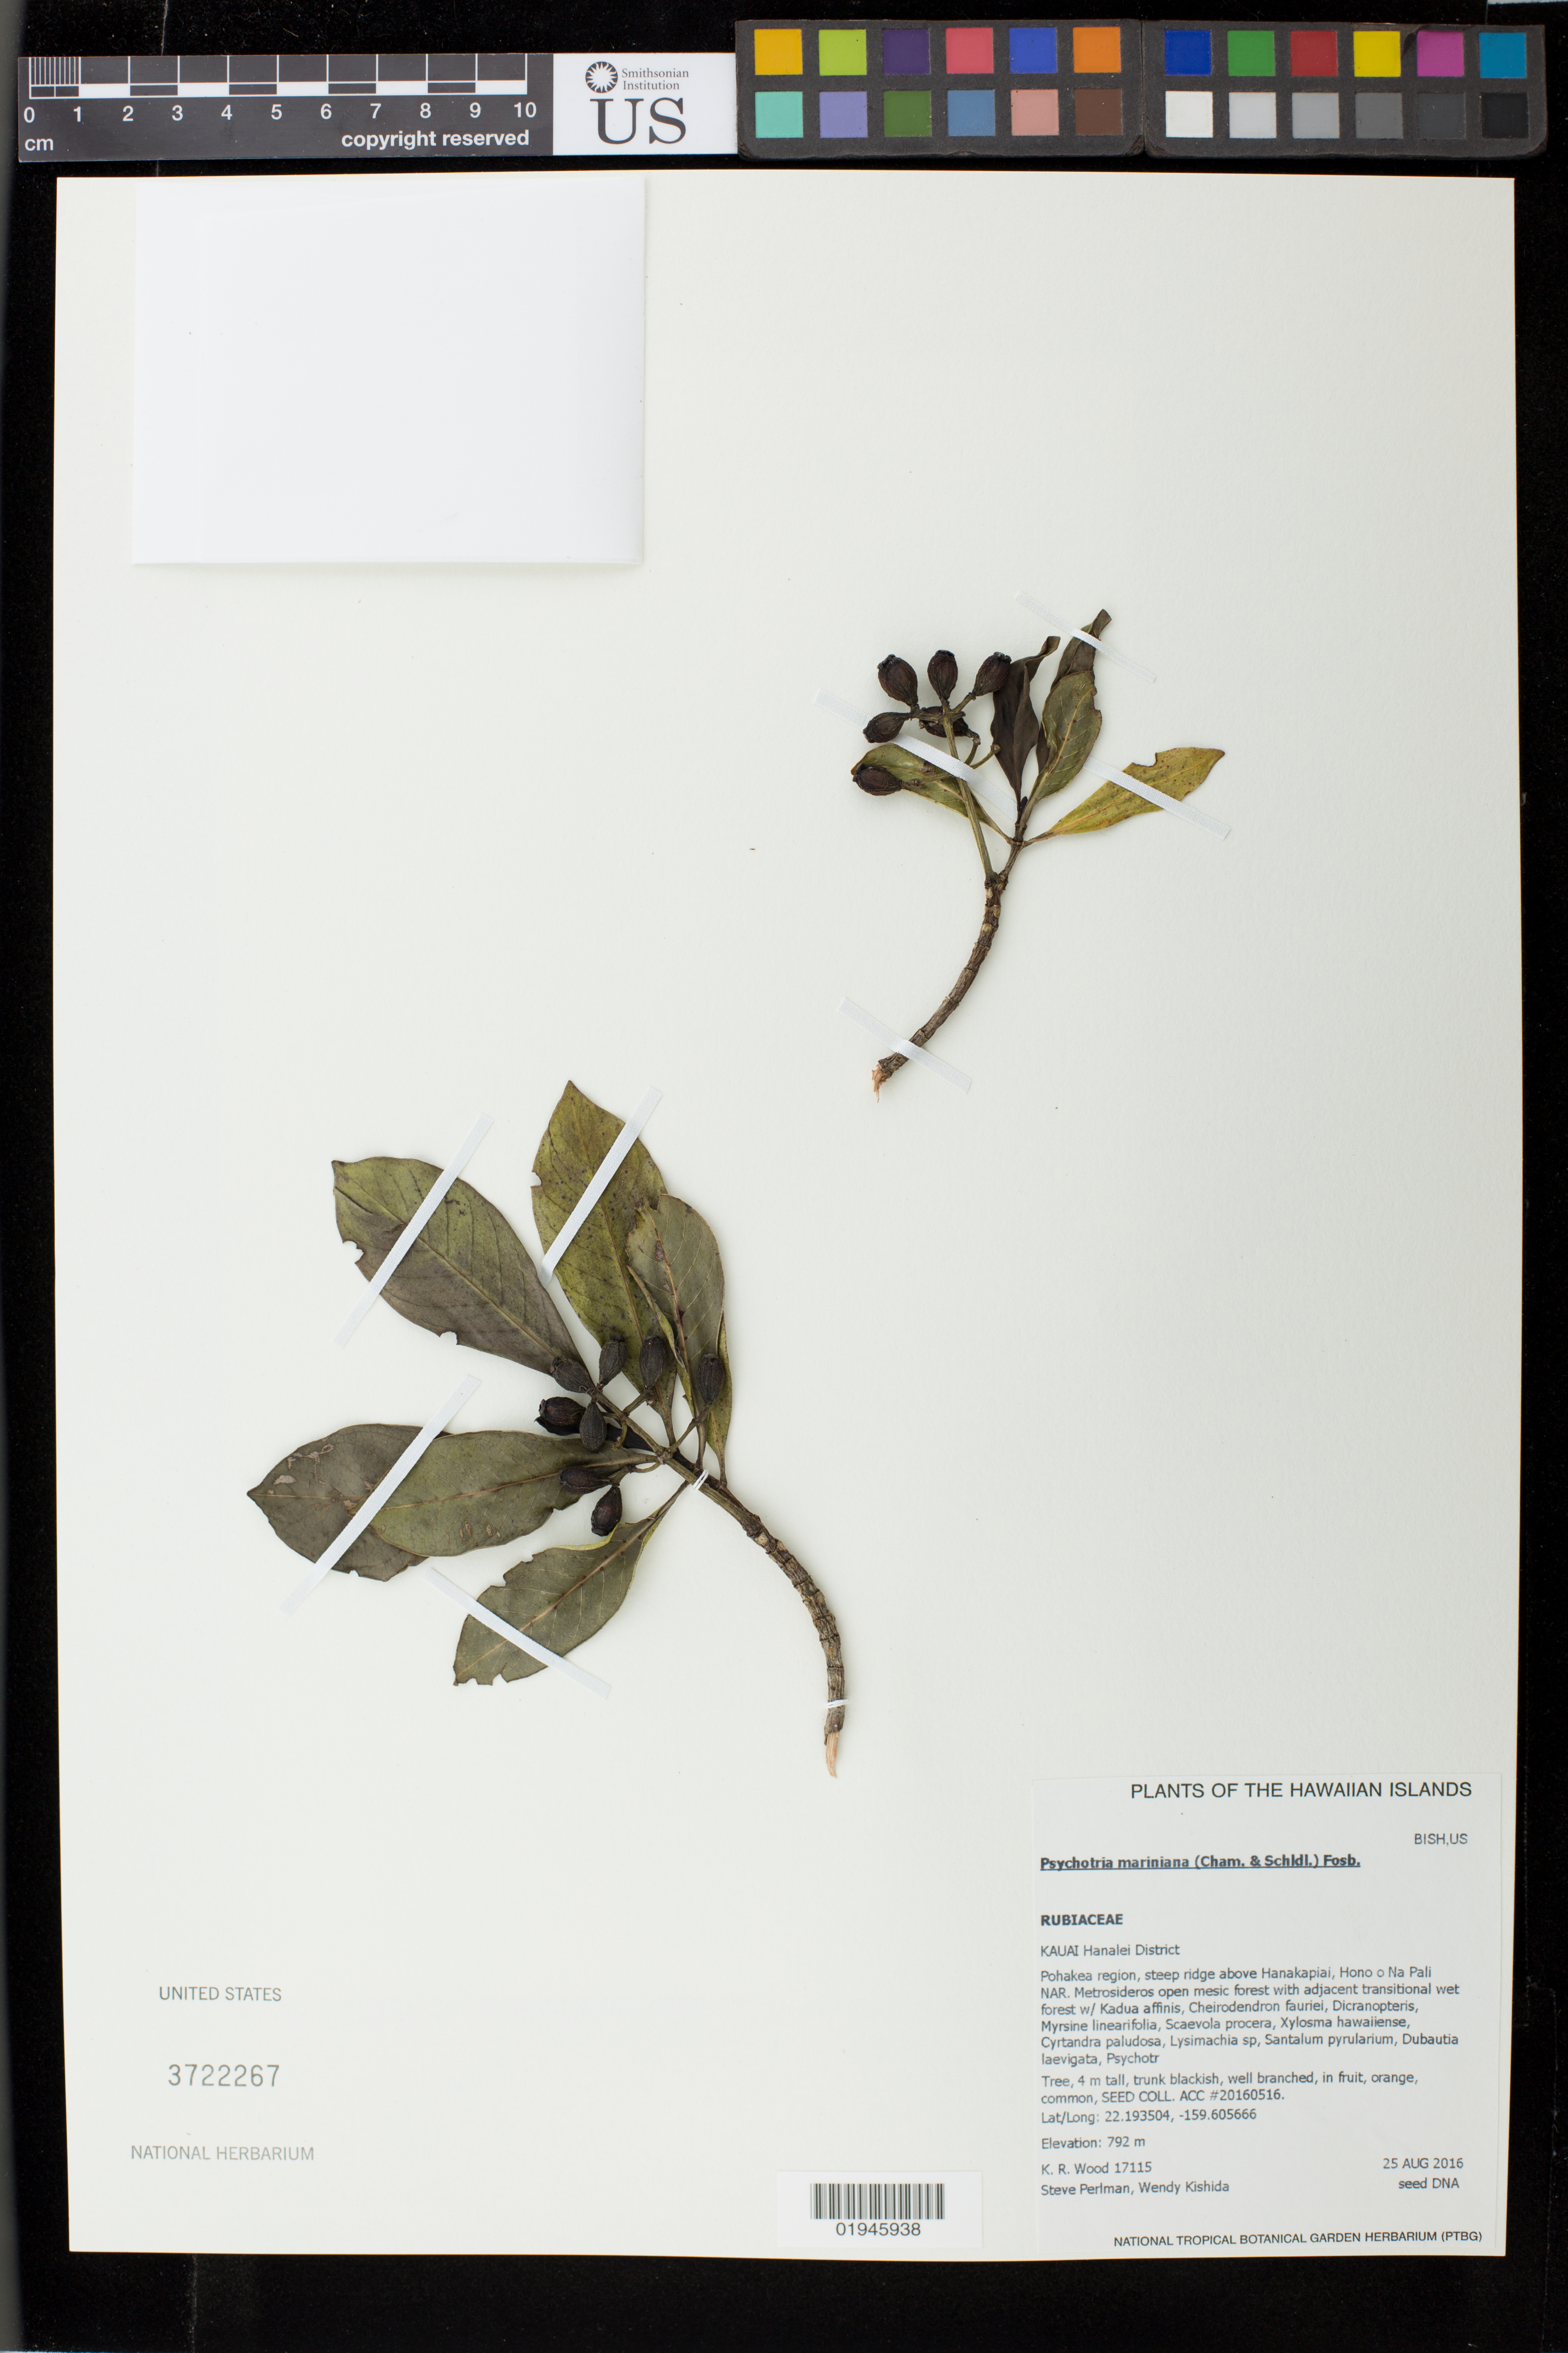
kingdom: Plantae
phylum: Tracheophyta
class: Magnoliopsida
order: Gentianales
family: Rubiaceae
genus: Psychotria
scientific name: Psychotria mariniana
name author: (Cham. & Schltdl.) Fosberg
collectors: K. R. Wood, S. P. Perlman & W. Kishida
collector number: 17115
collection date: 2016-08-25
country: United States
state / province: Hawaii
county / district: Kauai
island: Kaua'i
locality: Hanalei District, Pohakea region, steep ridge above Hanakapiai, Hono o Na Pali NAR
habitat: Open mesic forest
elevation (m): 792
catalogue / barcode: US 3722267